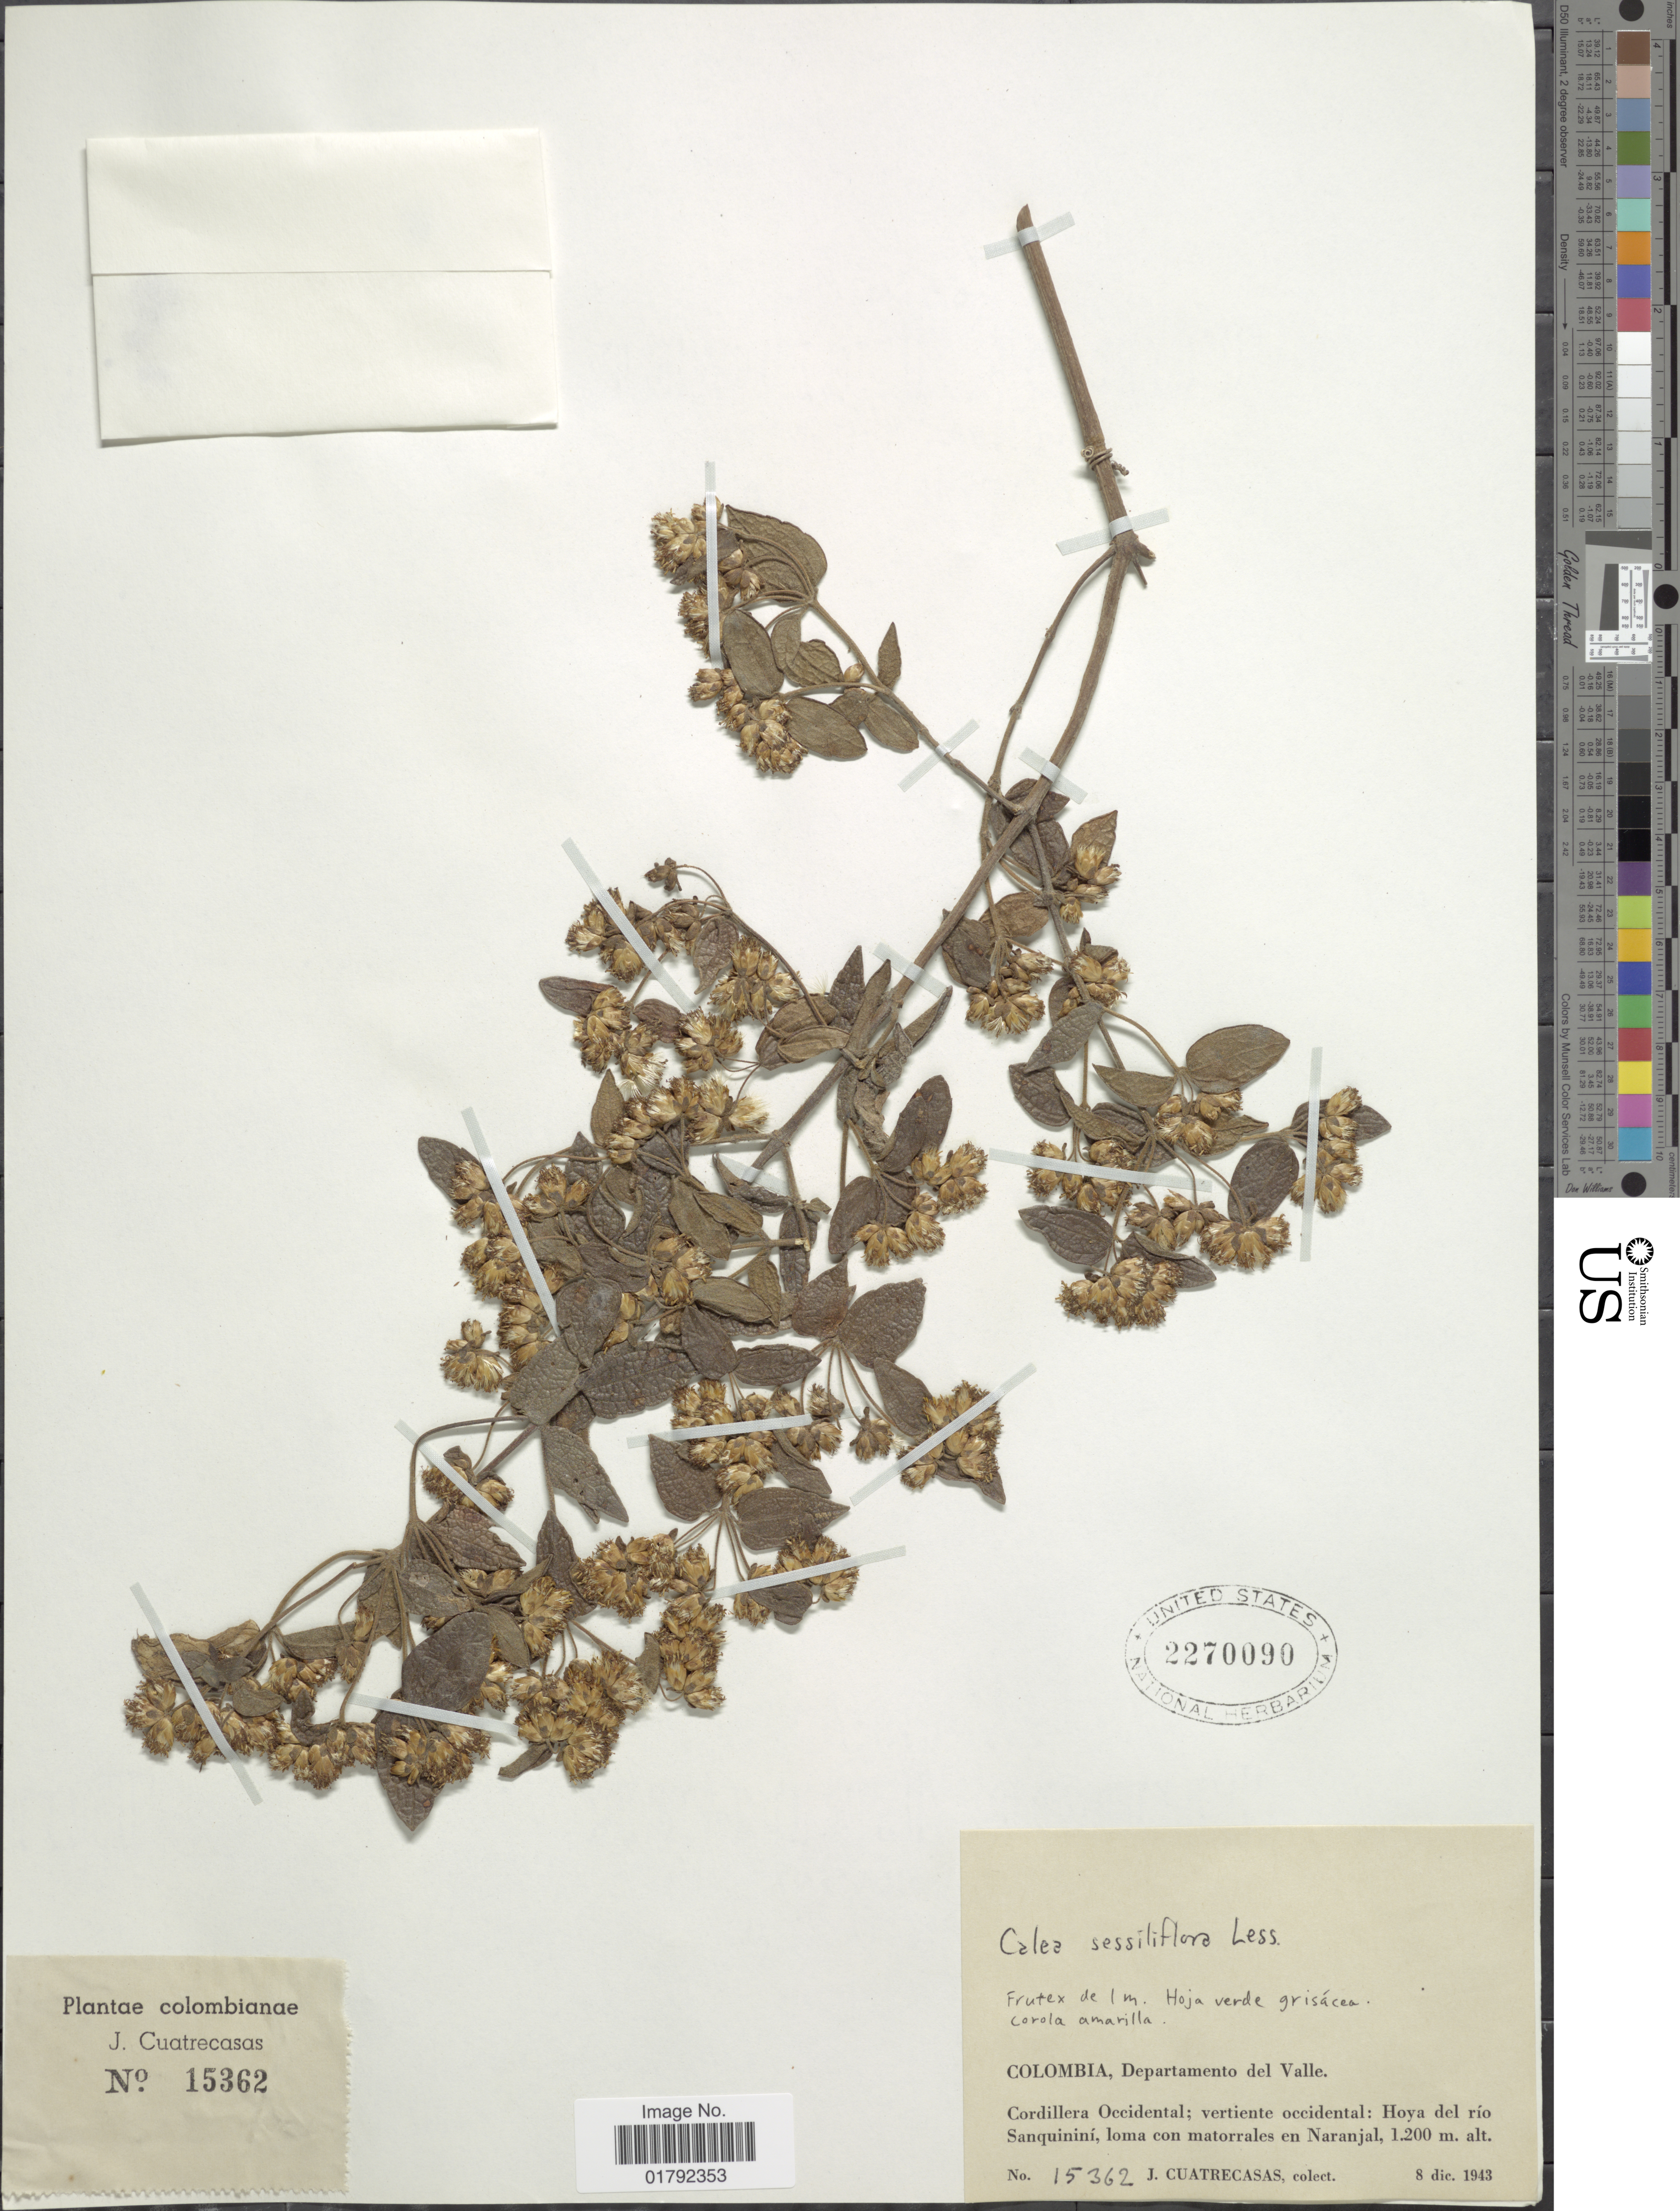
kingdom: Plantae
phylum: Tracheophyta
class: Magnoliopsida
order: Asterales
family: Asteraceae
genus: Calea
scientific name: Calea sessiliflora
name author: Less.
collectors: J. Cuatrecasas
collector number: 15362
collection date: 1943-12-08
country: Colombia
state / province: Valle del Cauca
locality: Valle, Cordillera Occidental; vertiente occidental: Hoya del rio Sanquinini, loma con matorrales en Naranjal.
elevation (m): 1200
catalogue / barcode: US 2270090